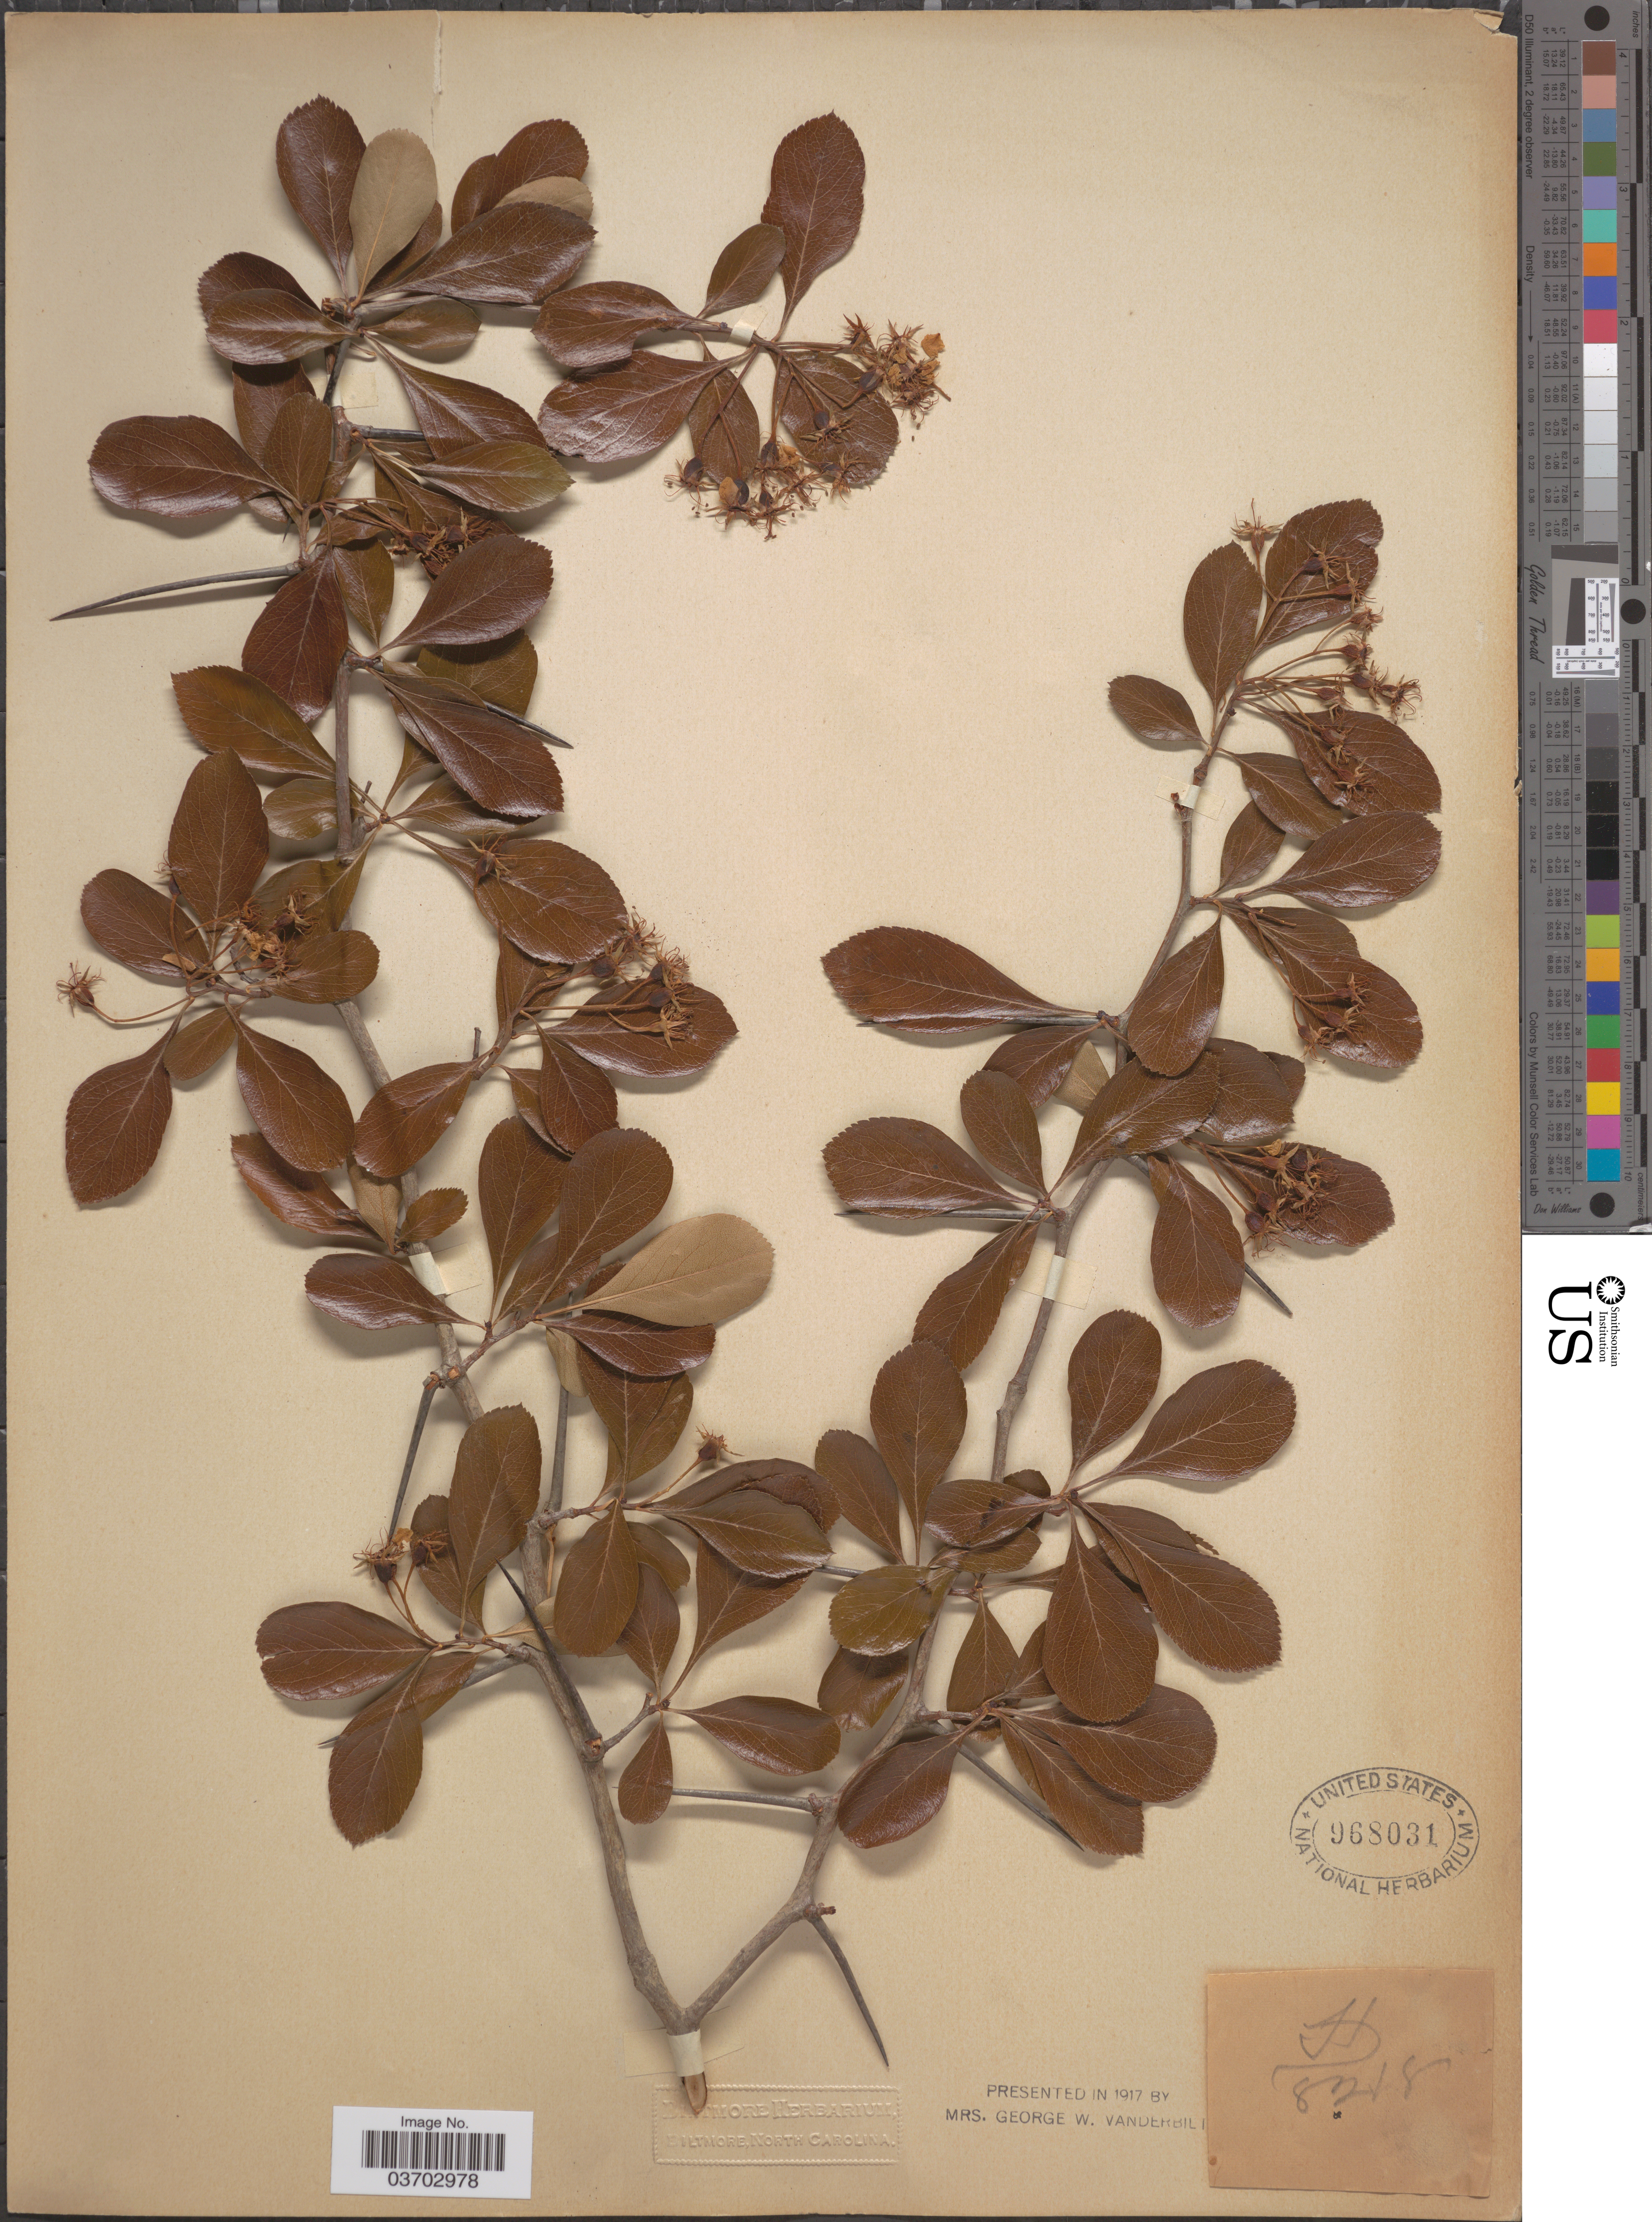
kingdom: Plantae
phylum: Tracheophyta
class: Magnoliopsida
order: Rosales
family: Rosaceae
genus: Crataegus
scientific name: Crataegus sp.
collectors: ex herb. Biltmore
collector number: H/8218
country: United States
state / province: North Carolina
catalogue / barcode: US 968031